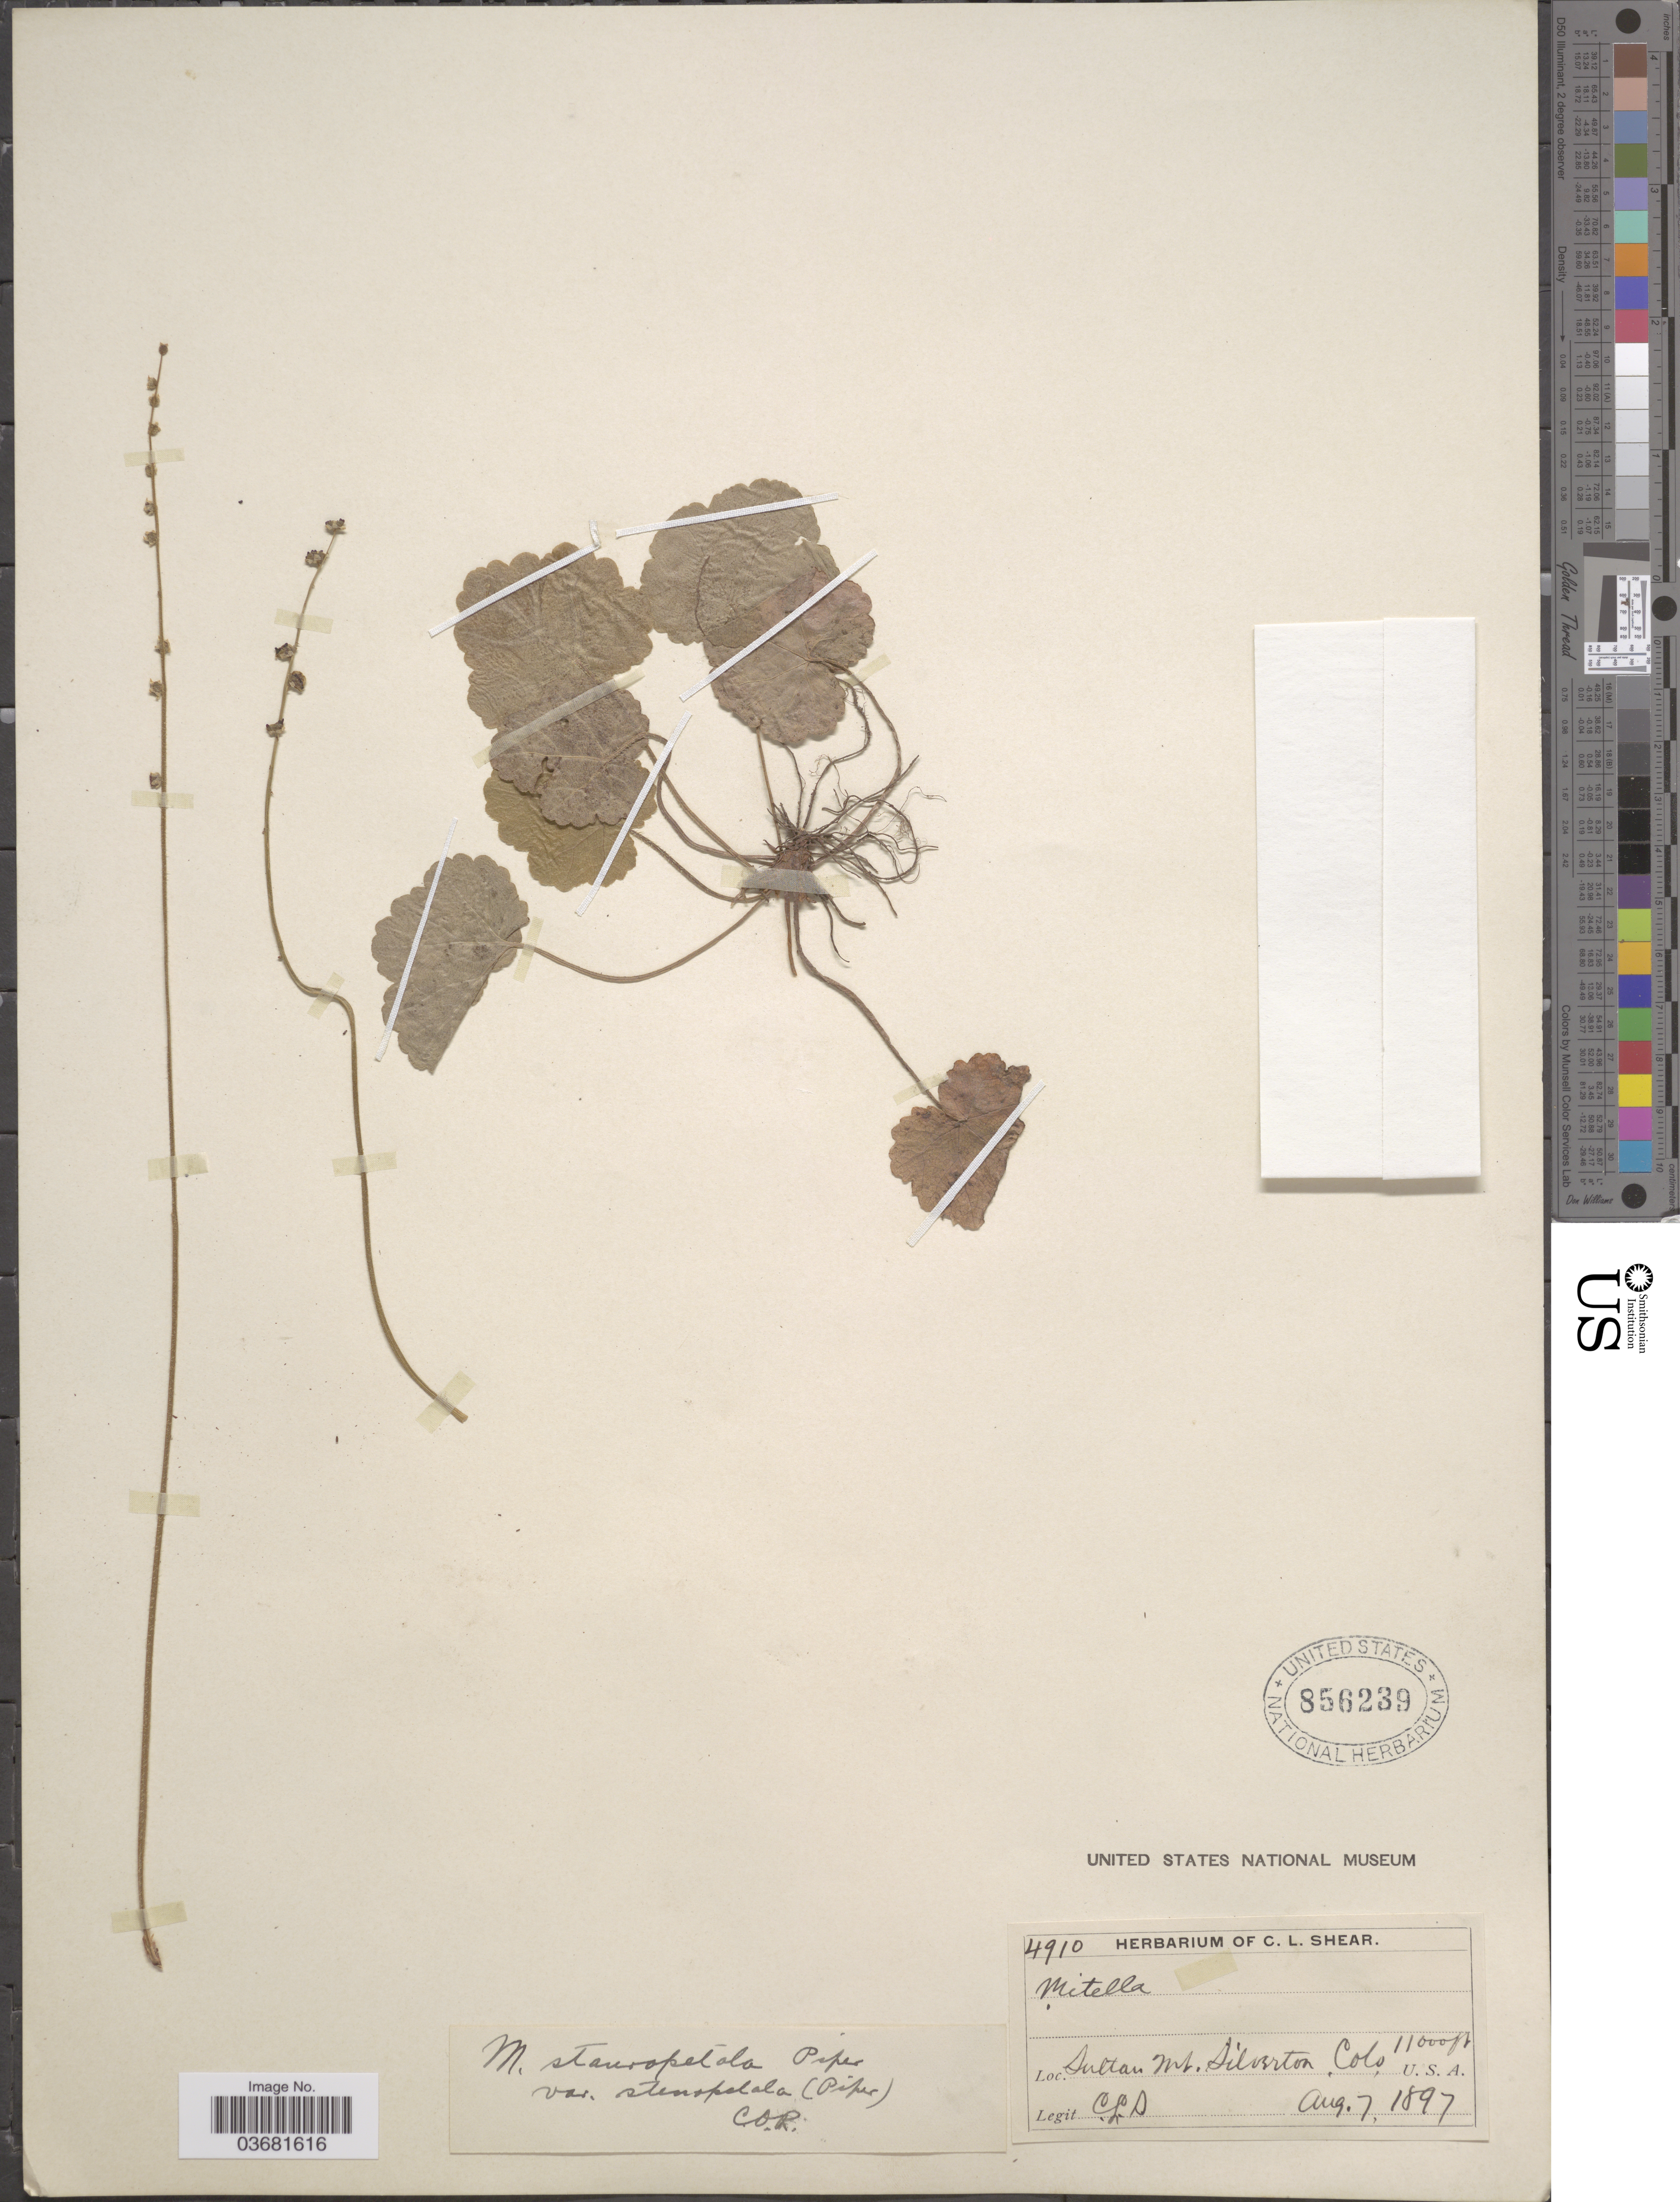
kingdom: Plantae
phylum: Tracheophyta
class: Magnoliopsida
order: Saxifragales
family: Saxifragaceae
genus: Mitella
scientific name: Mitella stauropetala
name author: Piper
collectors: C. L. Shear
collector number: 4910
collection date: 1897-08-07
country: United States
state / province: Colorado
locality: Sultan Mt. Silverton.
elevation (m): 3353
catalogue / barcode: US 856239